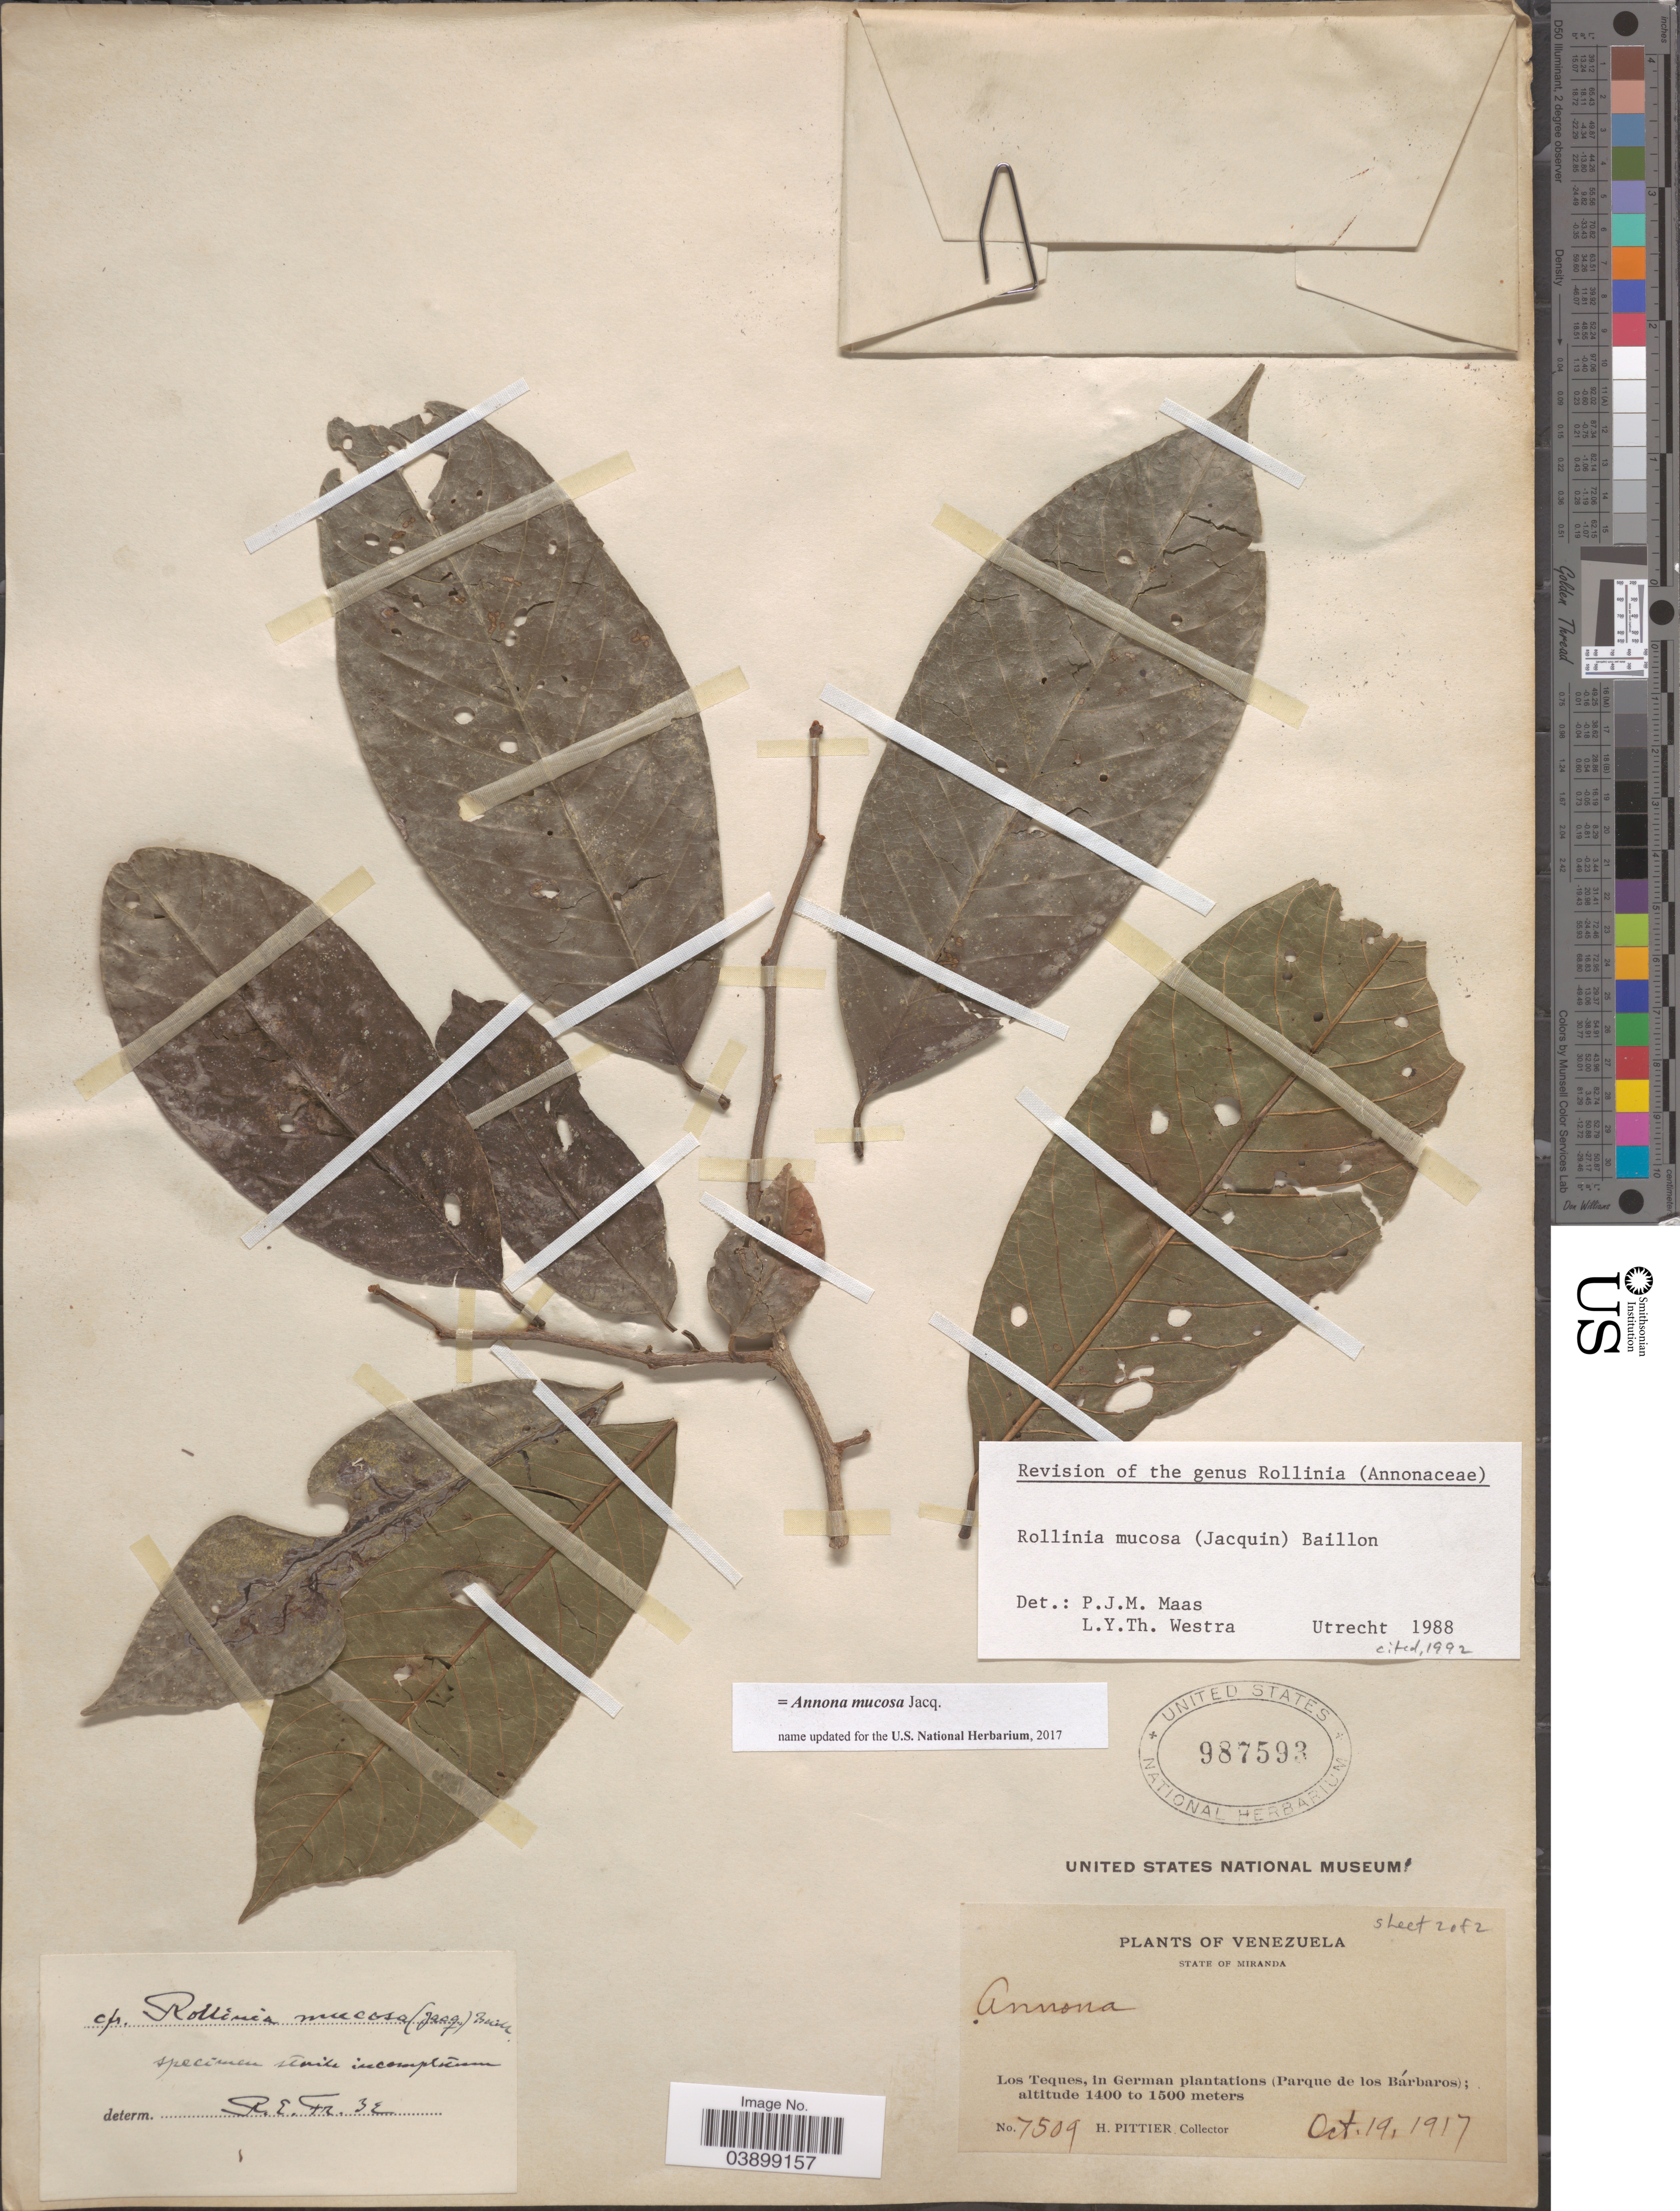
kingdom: Plantae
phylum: Tracheophyta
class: Magnoliopsida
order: Magnoliales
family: Annonaceae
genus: Annona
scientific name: Annona mucosa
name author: Jacq.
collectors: H. F. Pittier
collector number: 7509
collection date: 1917-10-19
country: Venezuela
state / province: Miranda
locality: Los Teques, in German plantations (Parque de los Bárbaros).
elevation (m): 1400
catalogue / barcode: US 987593